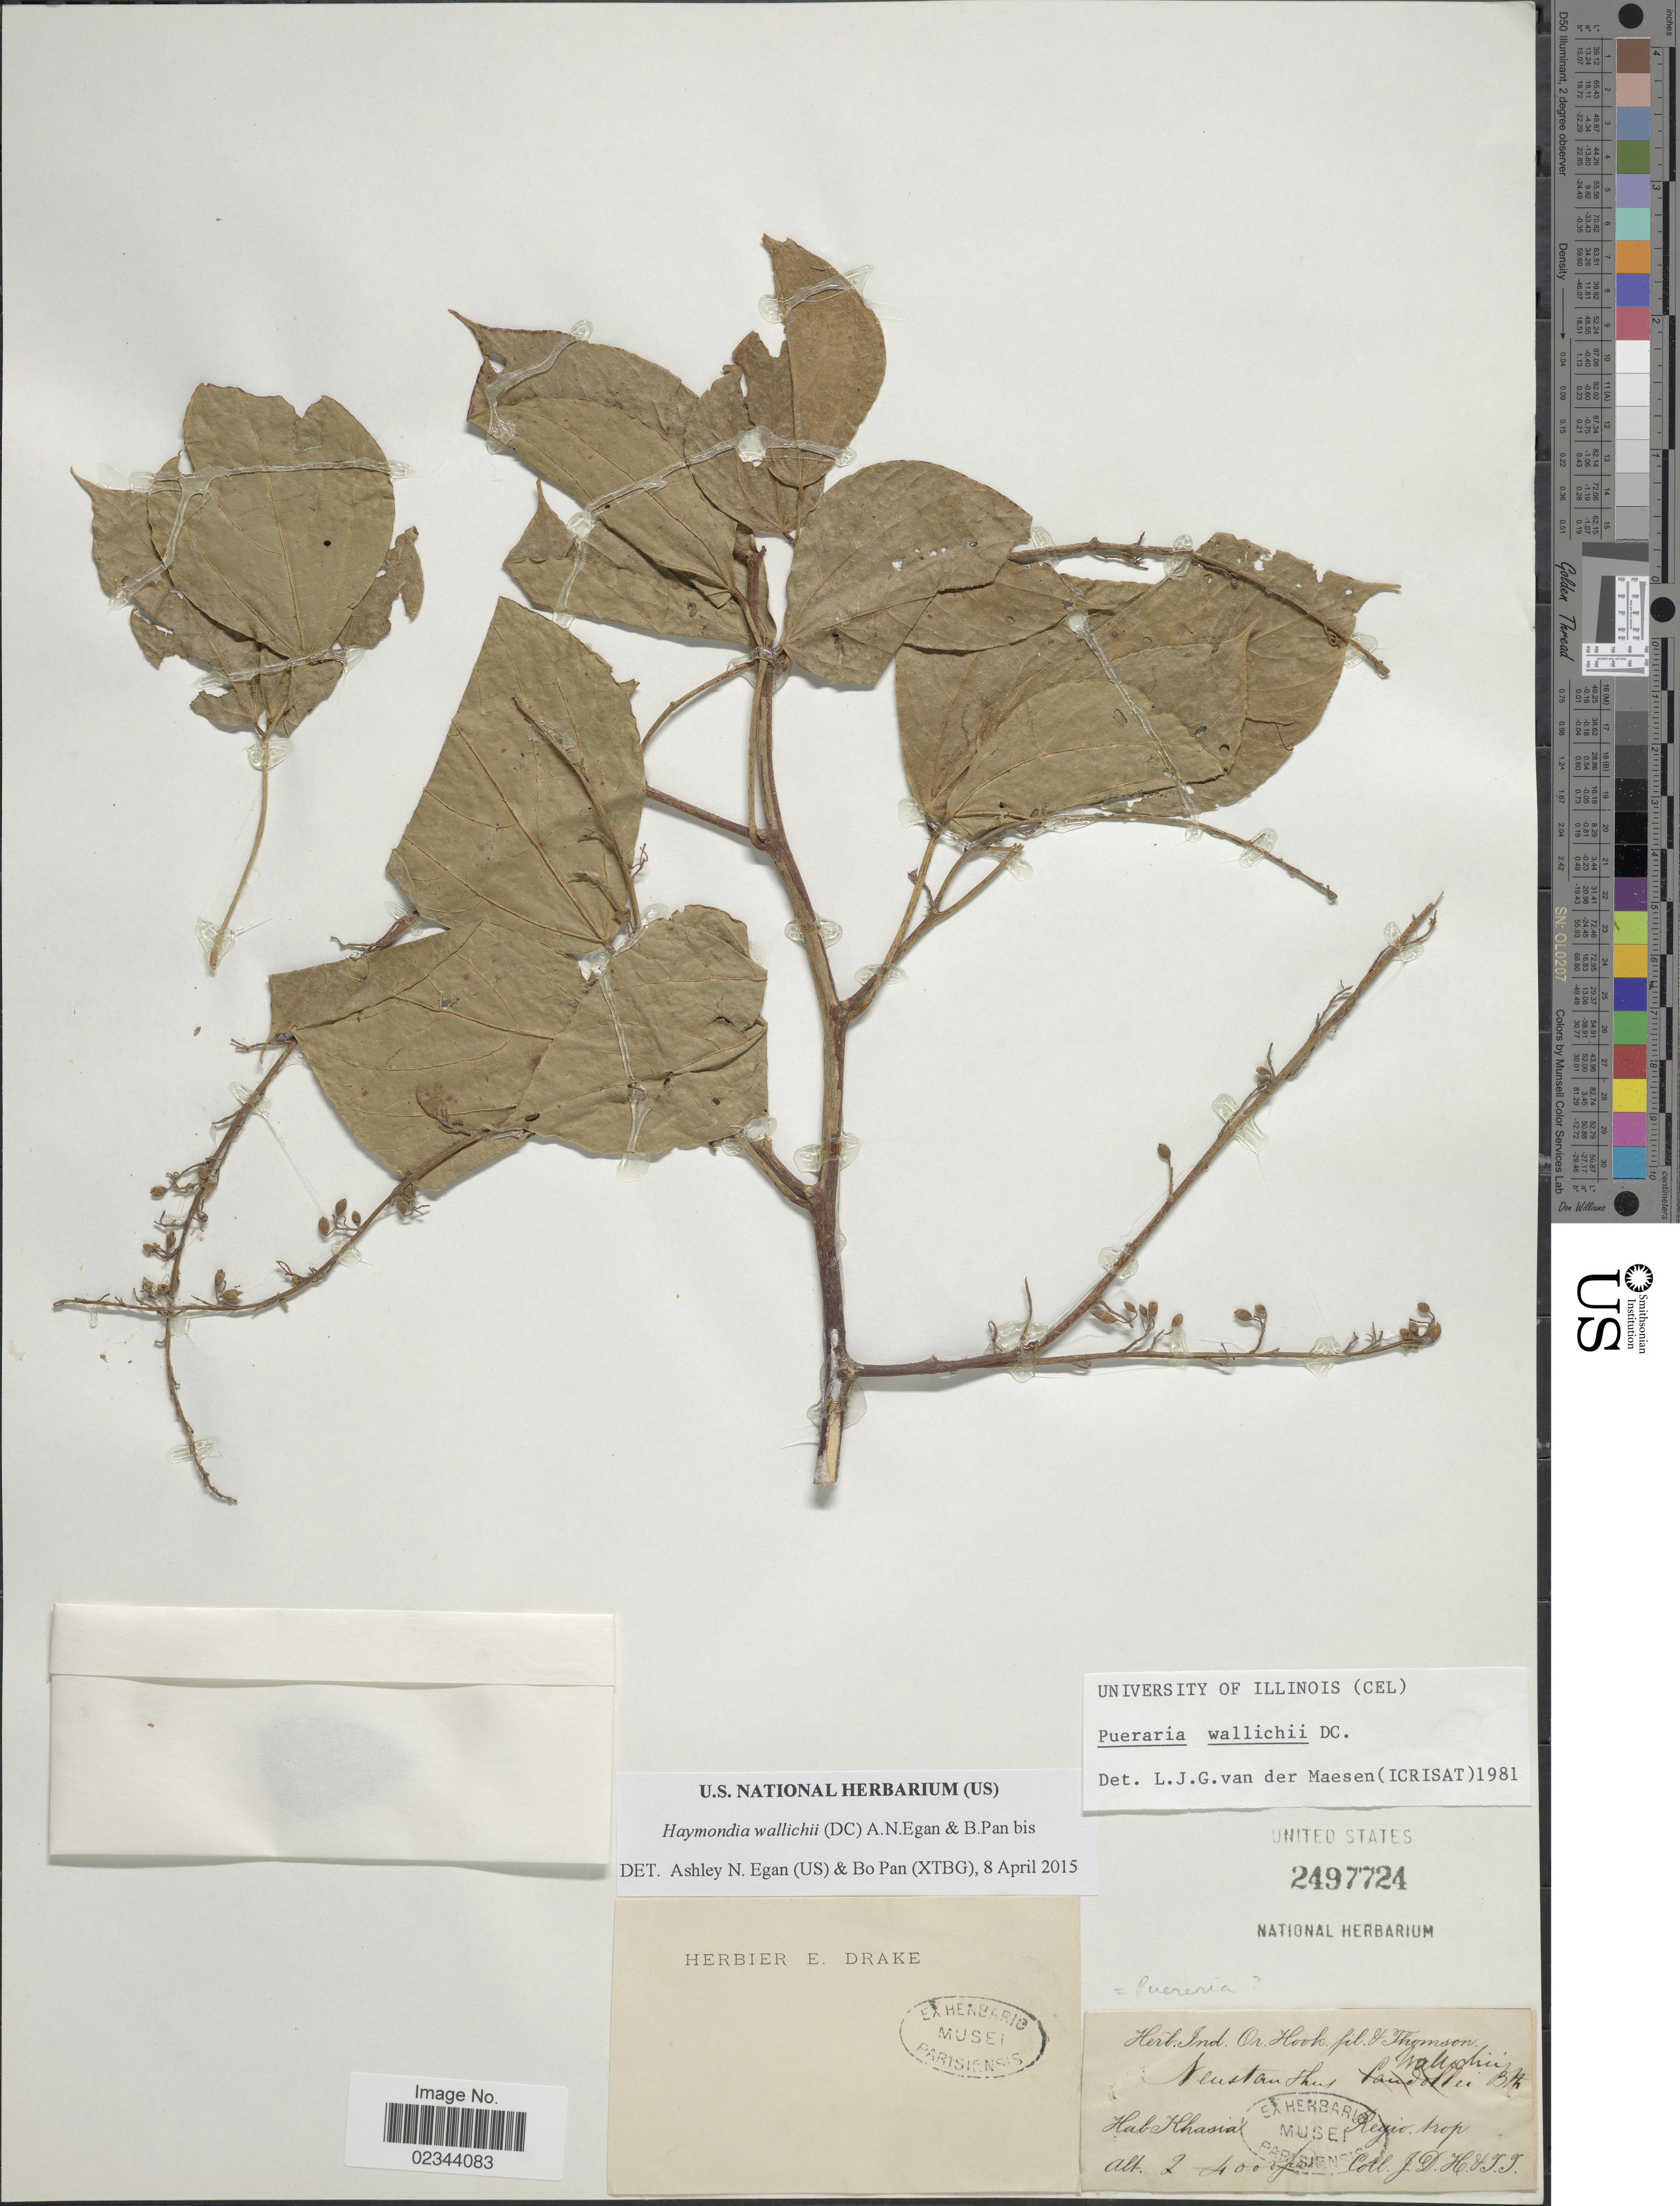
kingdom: Plantae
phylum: Tracheophyta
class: Magnoliopsida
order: Fabales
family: Fabaceae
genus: Haymondia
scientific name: Haymondia wallichii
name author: (DC.) A.N. Egan & B. Pan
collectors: J. D. Hooker & T. Thomson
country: India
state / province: Meghalaya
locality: Khasia. Regio trop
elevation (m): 610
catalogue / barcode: US 2497724